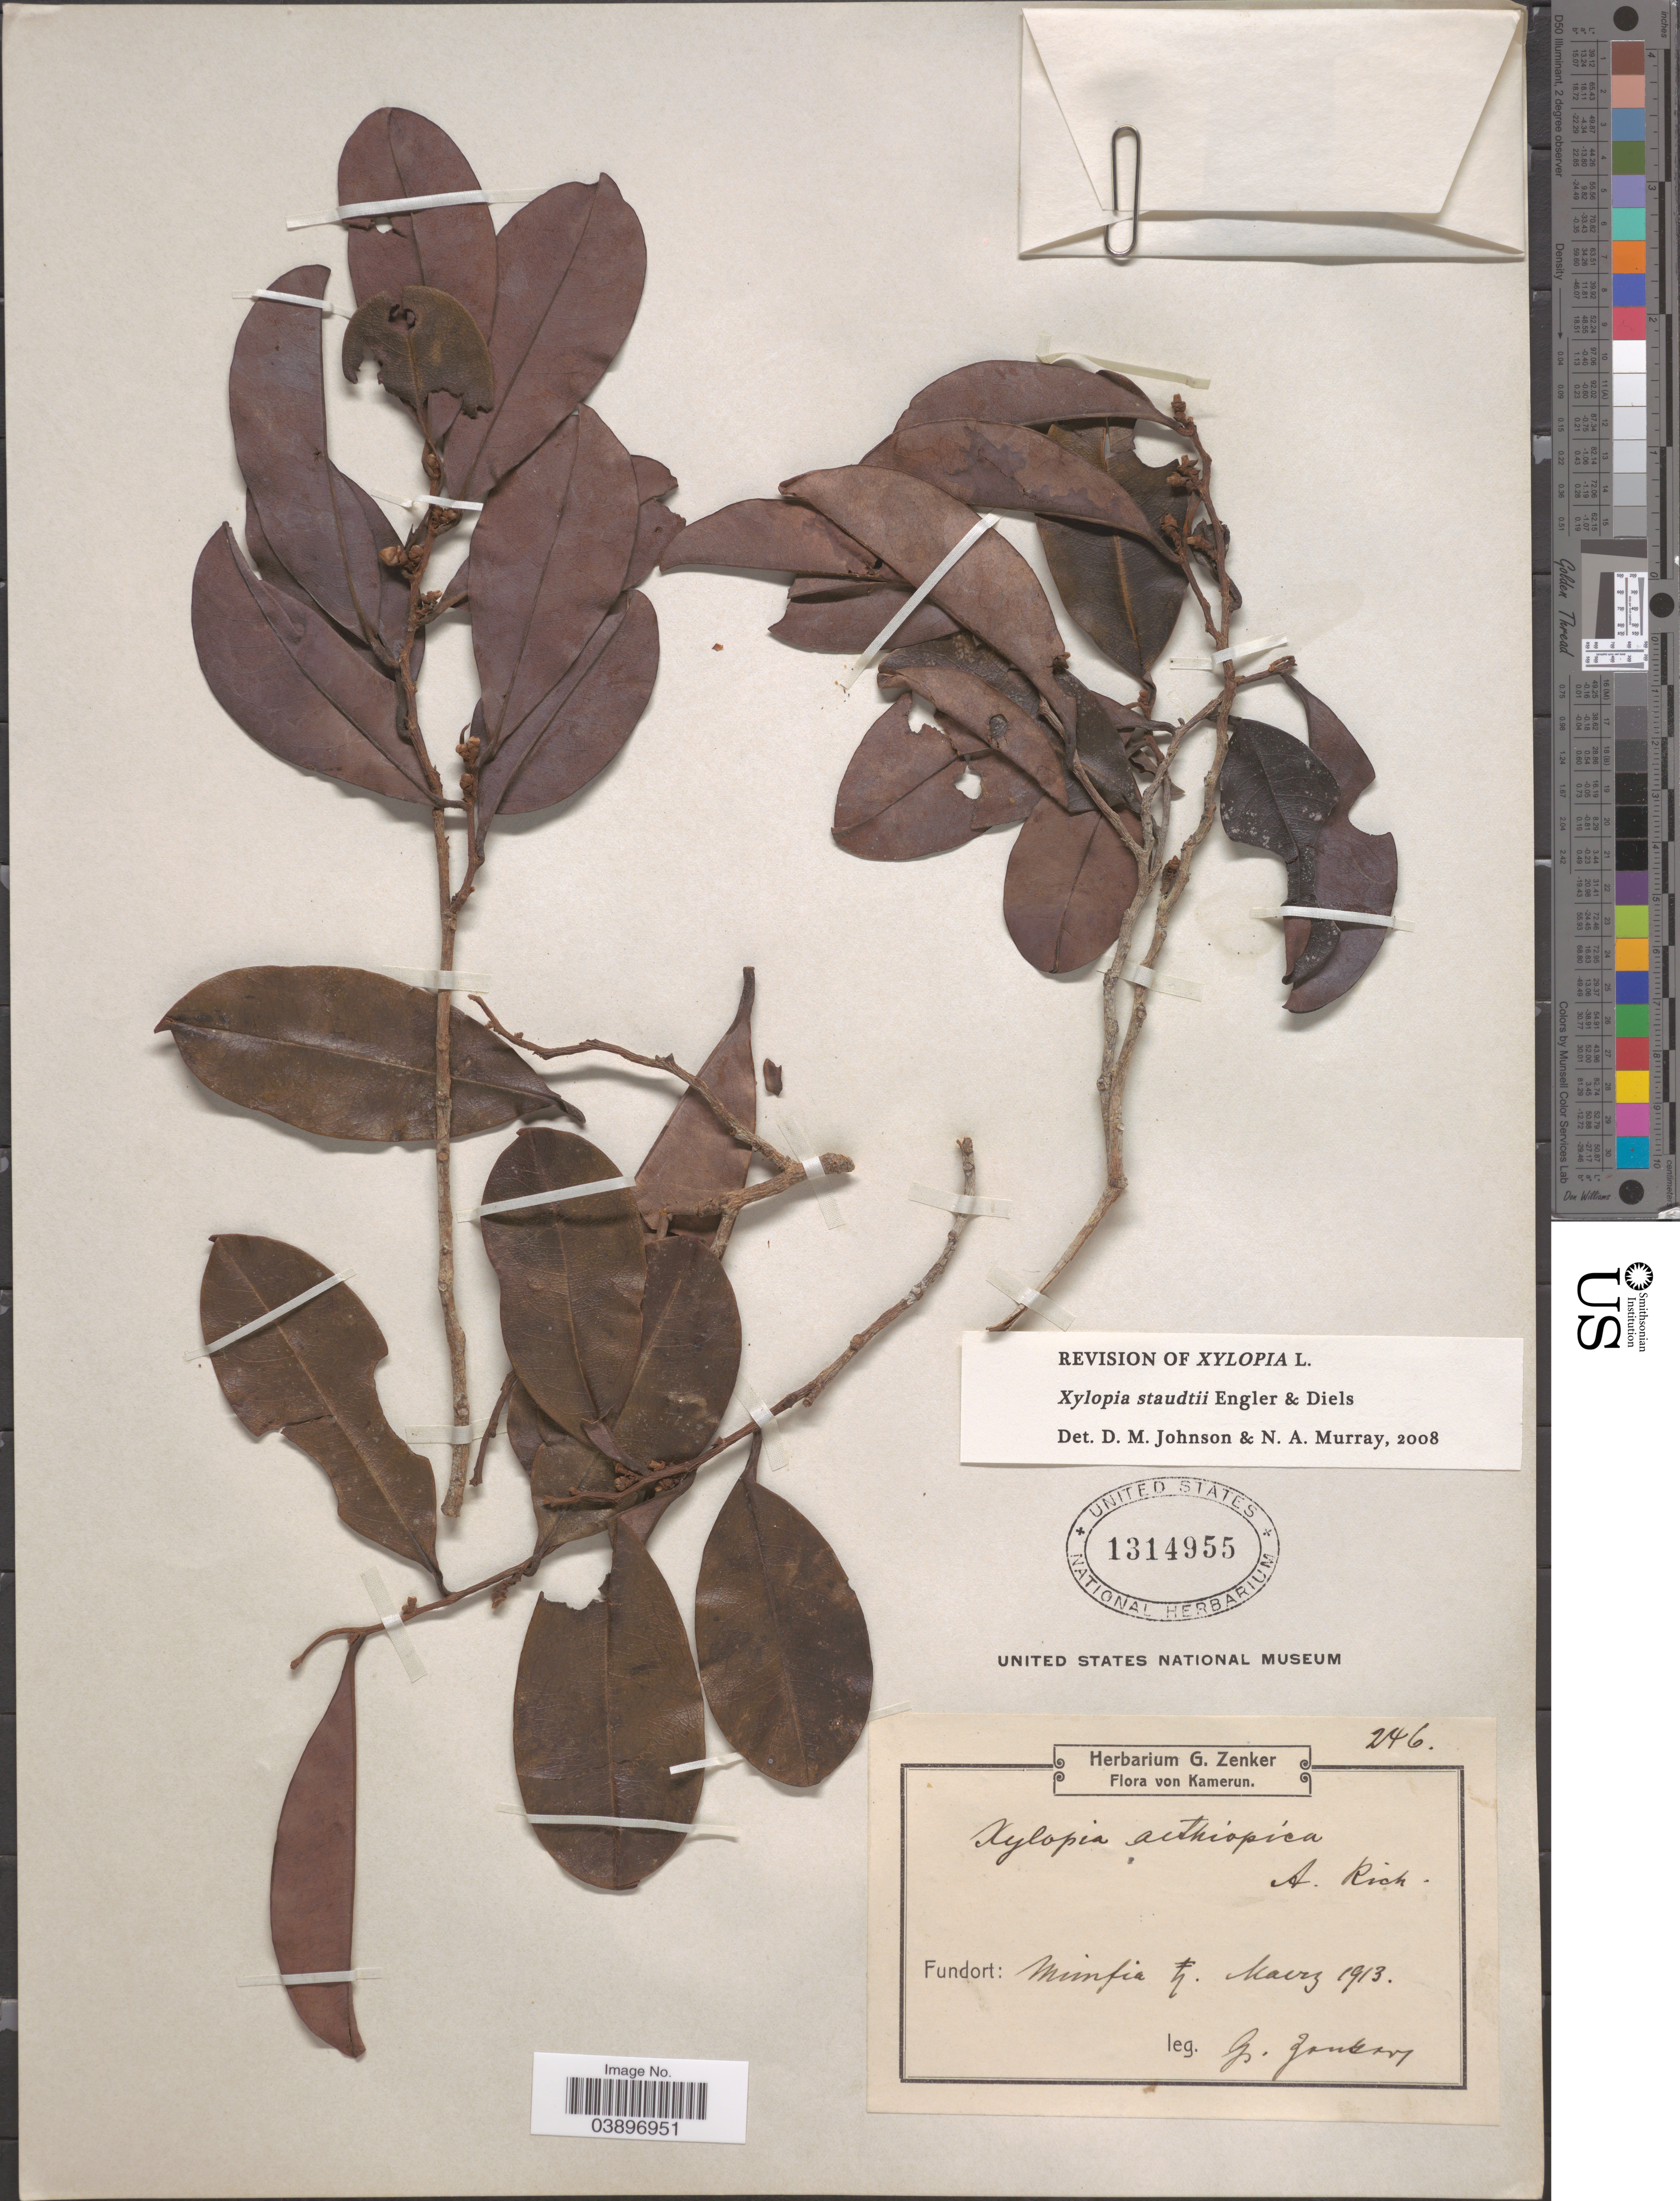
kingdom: Plantae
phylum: Tracheophyta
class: Magnoliopsida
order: Magnoliales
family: Annonaceae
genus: Xylopia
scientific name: Xylopia staudtii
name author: Engl. & Diels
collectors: G. A. Zenker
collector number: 246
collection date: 1913-03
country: Cameroon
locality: Mimfia.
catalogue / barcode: US 1314955